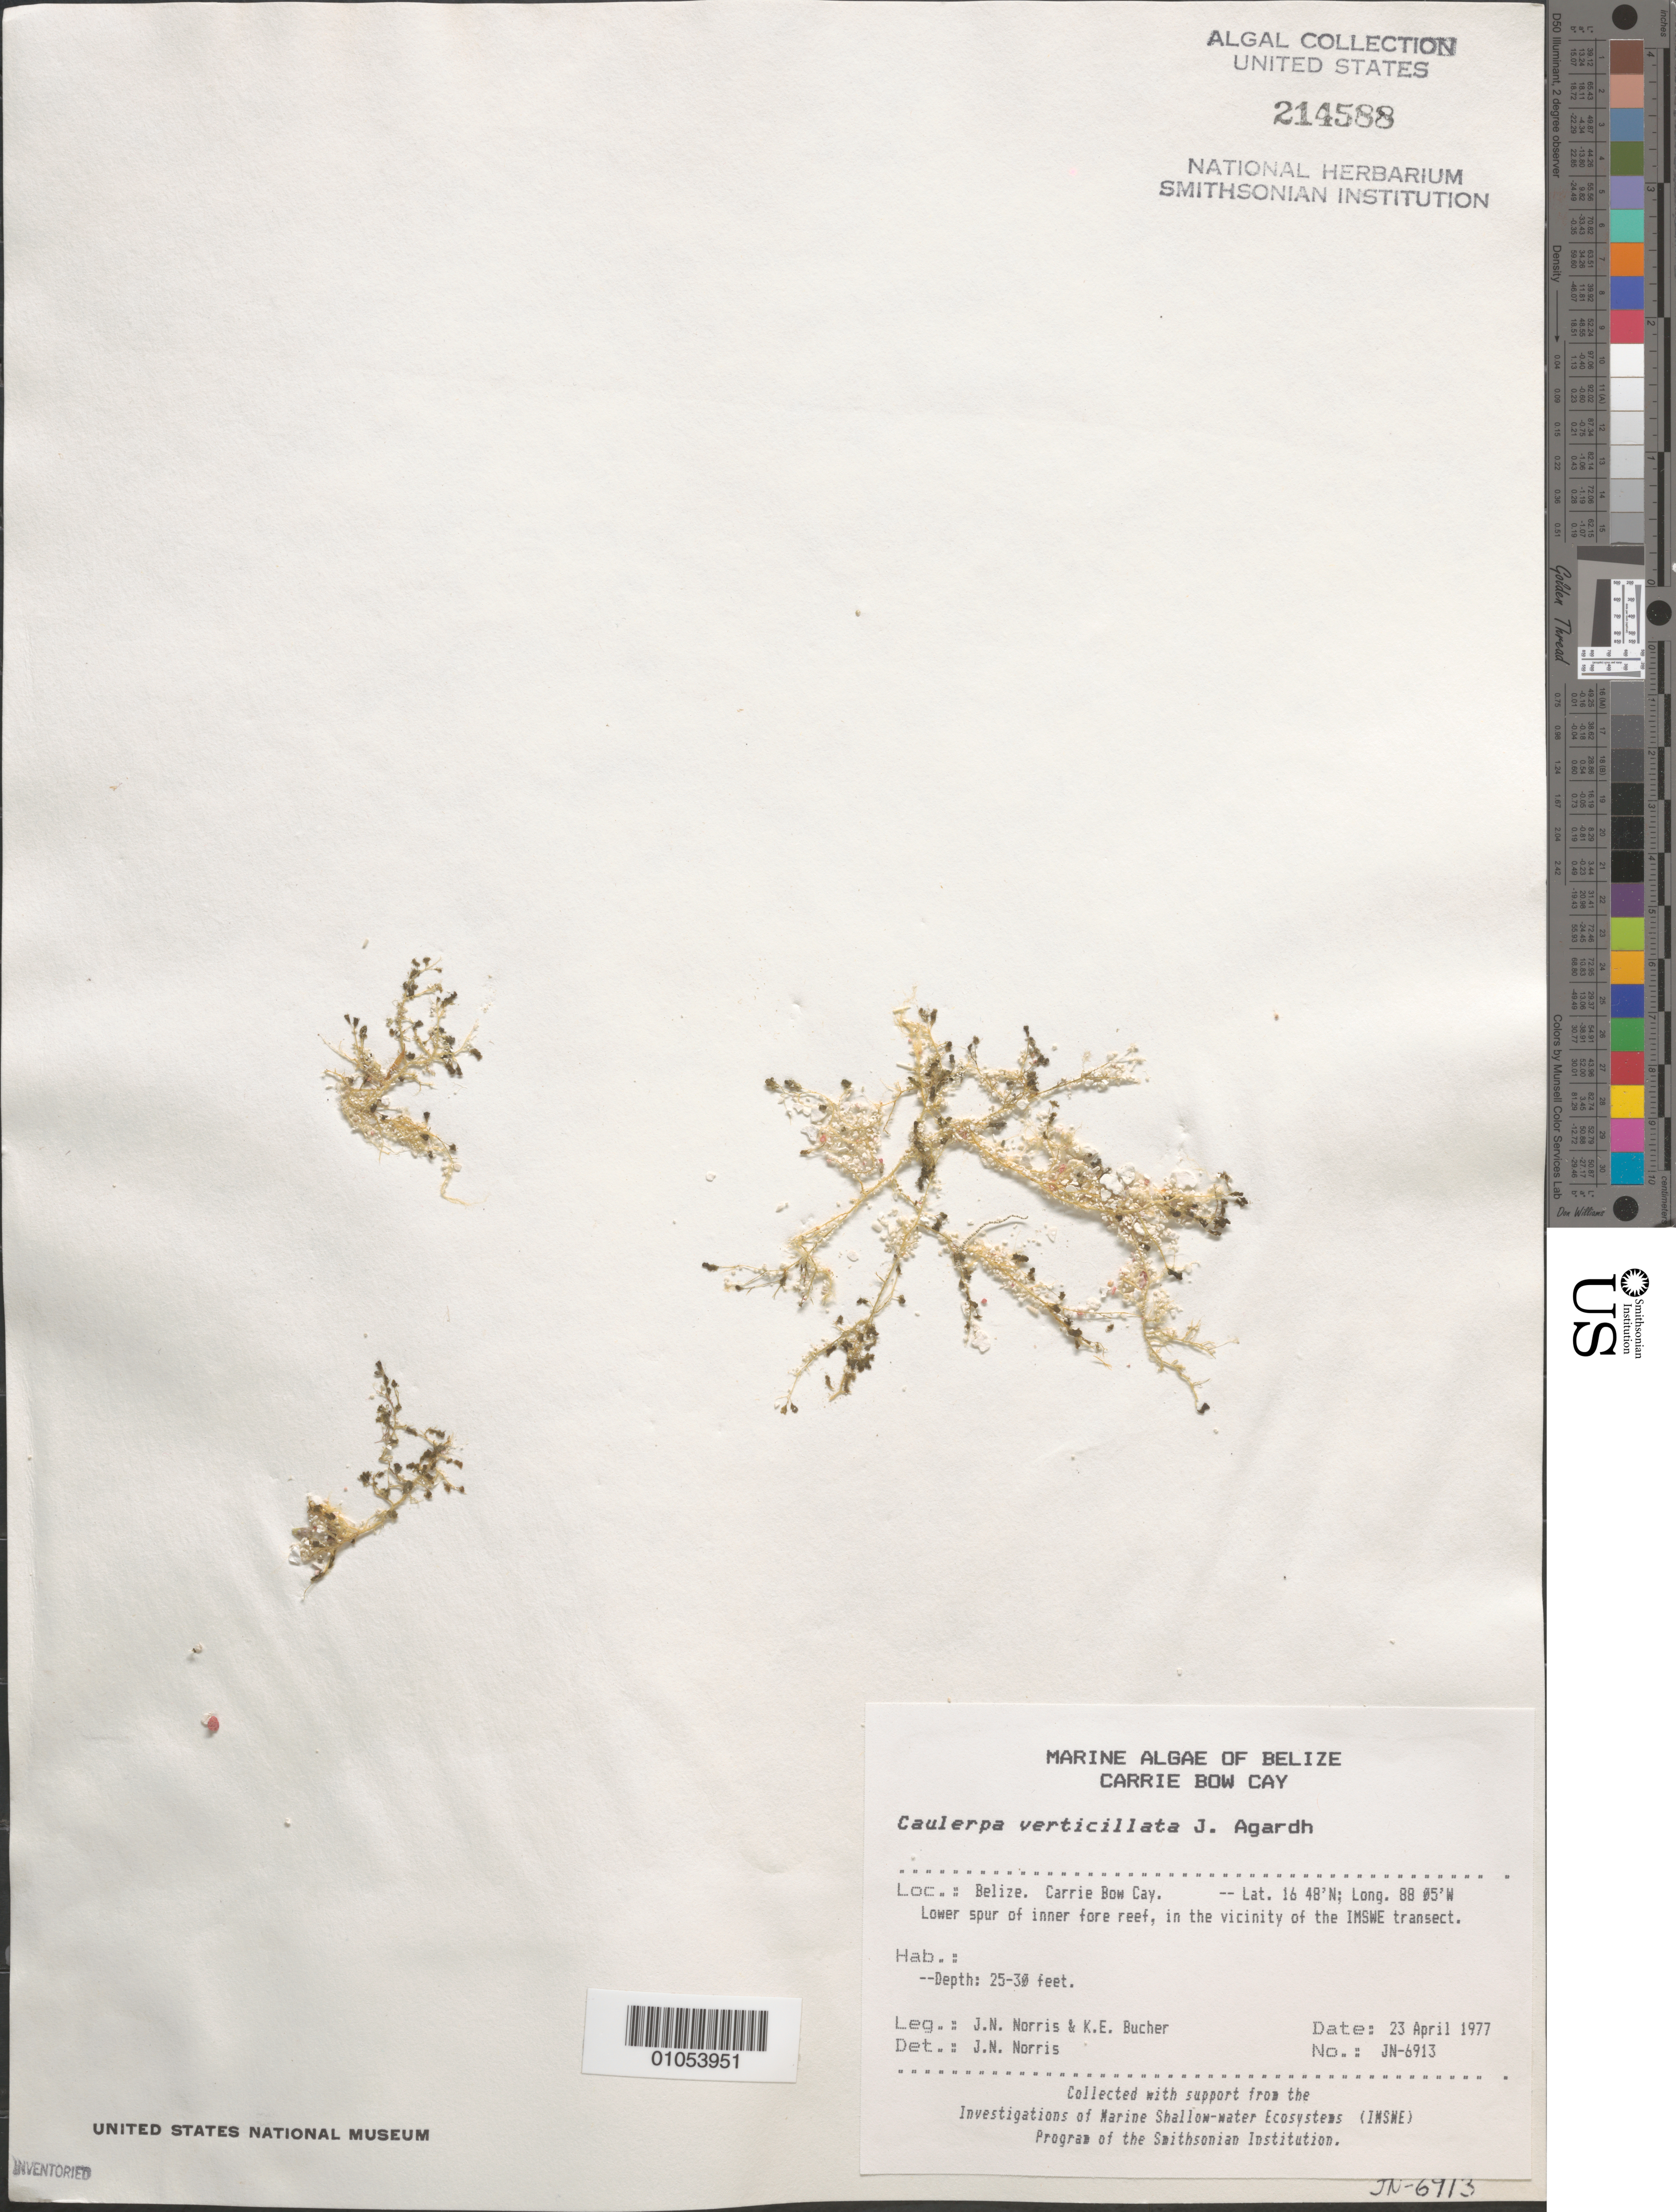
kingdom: Plantae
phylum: Chlorophyta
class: Ulvophyceae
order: Bryopsidales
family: Caulerpaceae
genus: Caulerpa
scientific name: Caulerpa verticillata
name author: J. Agardh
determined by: Norris, James N.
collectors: J. N. Norris & K. E. Bucher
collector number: JN-6913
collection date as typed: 23 Apr 1977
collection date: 1977-04-23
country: Belize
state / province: Stann Creek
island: Carrie Bow Cay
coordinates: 16 48'N, 88 05'W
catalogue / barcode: US 214588